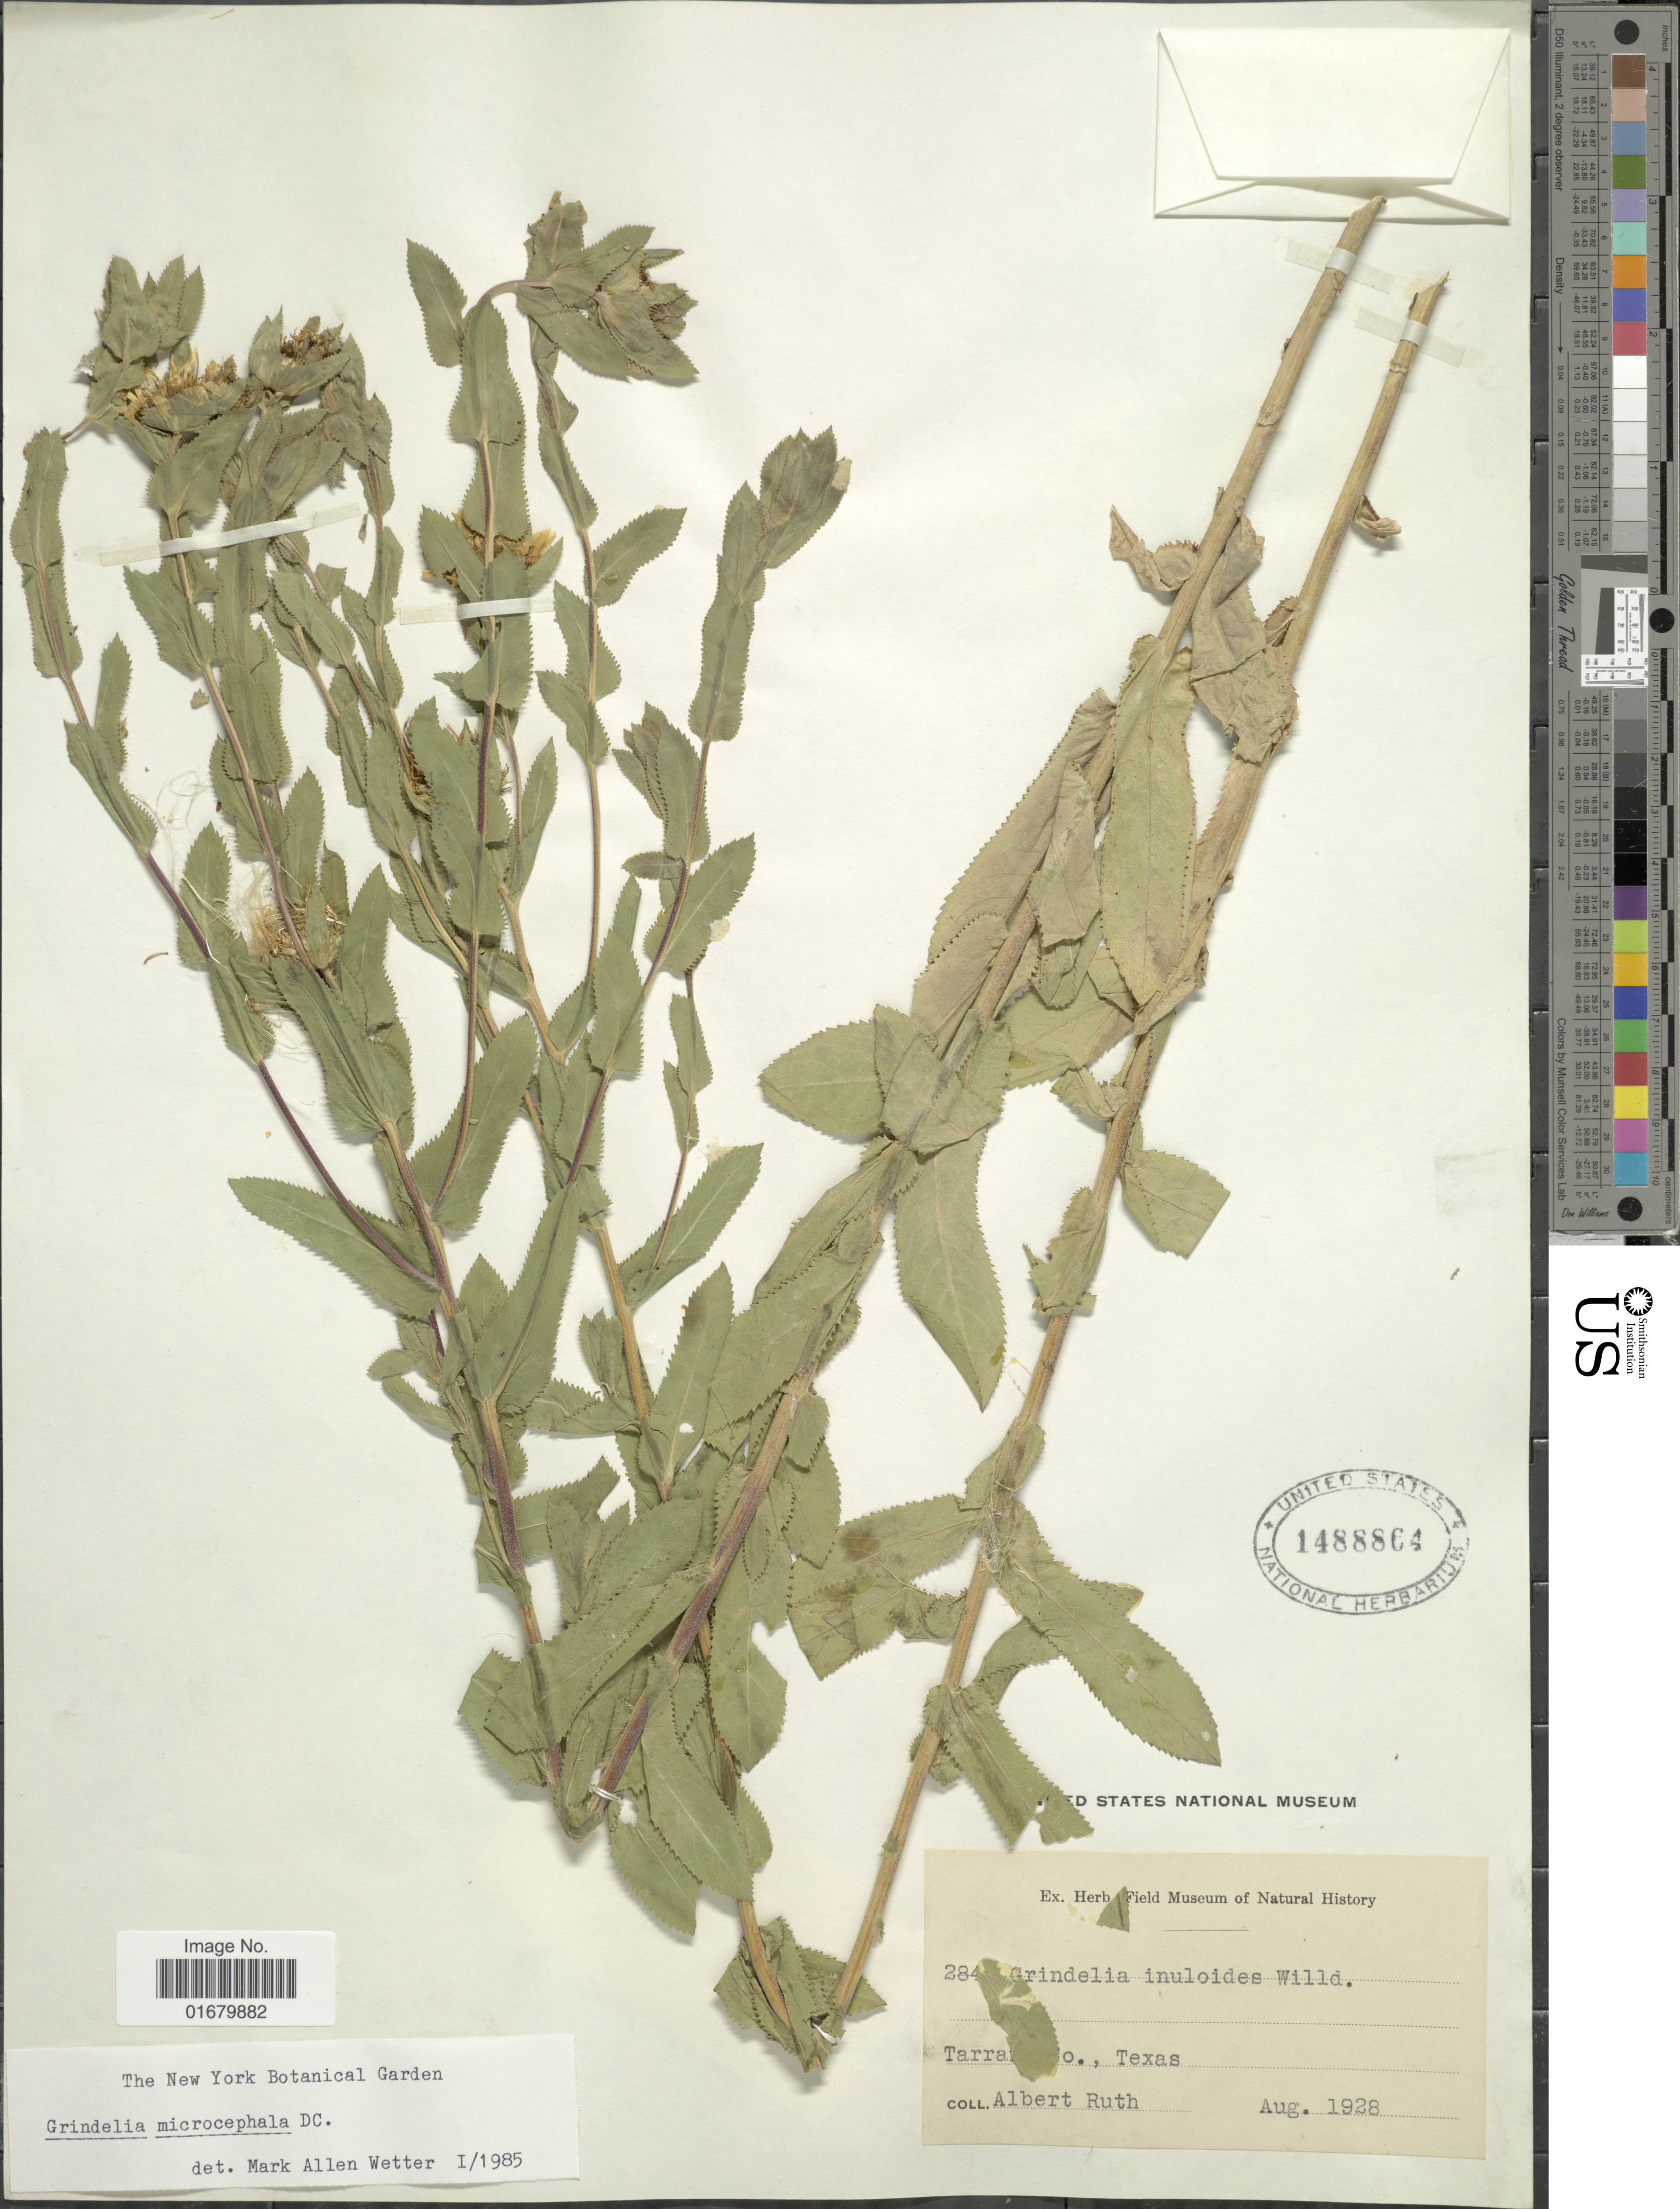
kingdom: Plantae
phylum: Tracheophyta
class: Magnoliopsida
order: Asterales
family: Asteraceae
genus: Grindelia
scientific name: Grindelia microcephala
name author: DC.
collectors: A. Ruth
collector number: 284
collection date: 1928-08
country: United States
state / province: Texas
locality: Tarrant Co.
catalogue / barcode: US 1488864